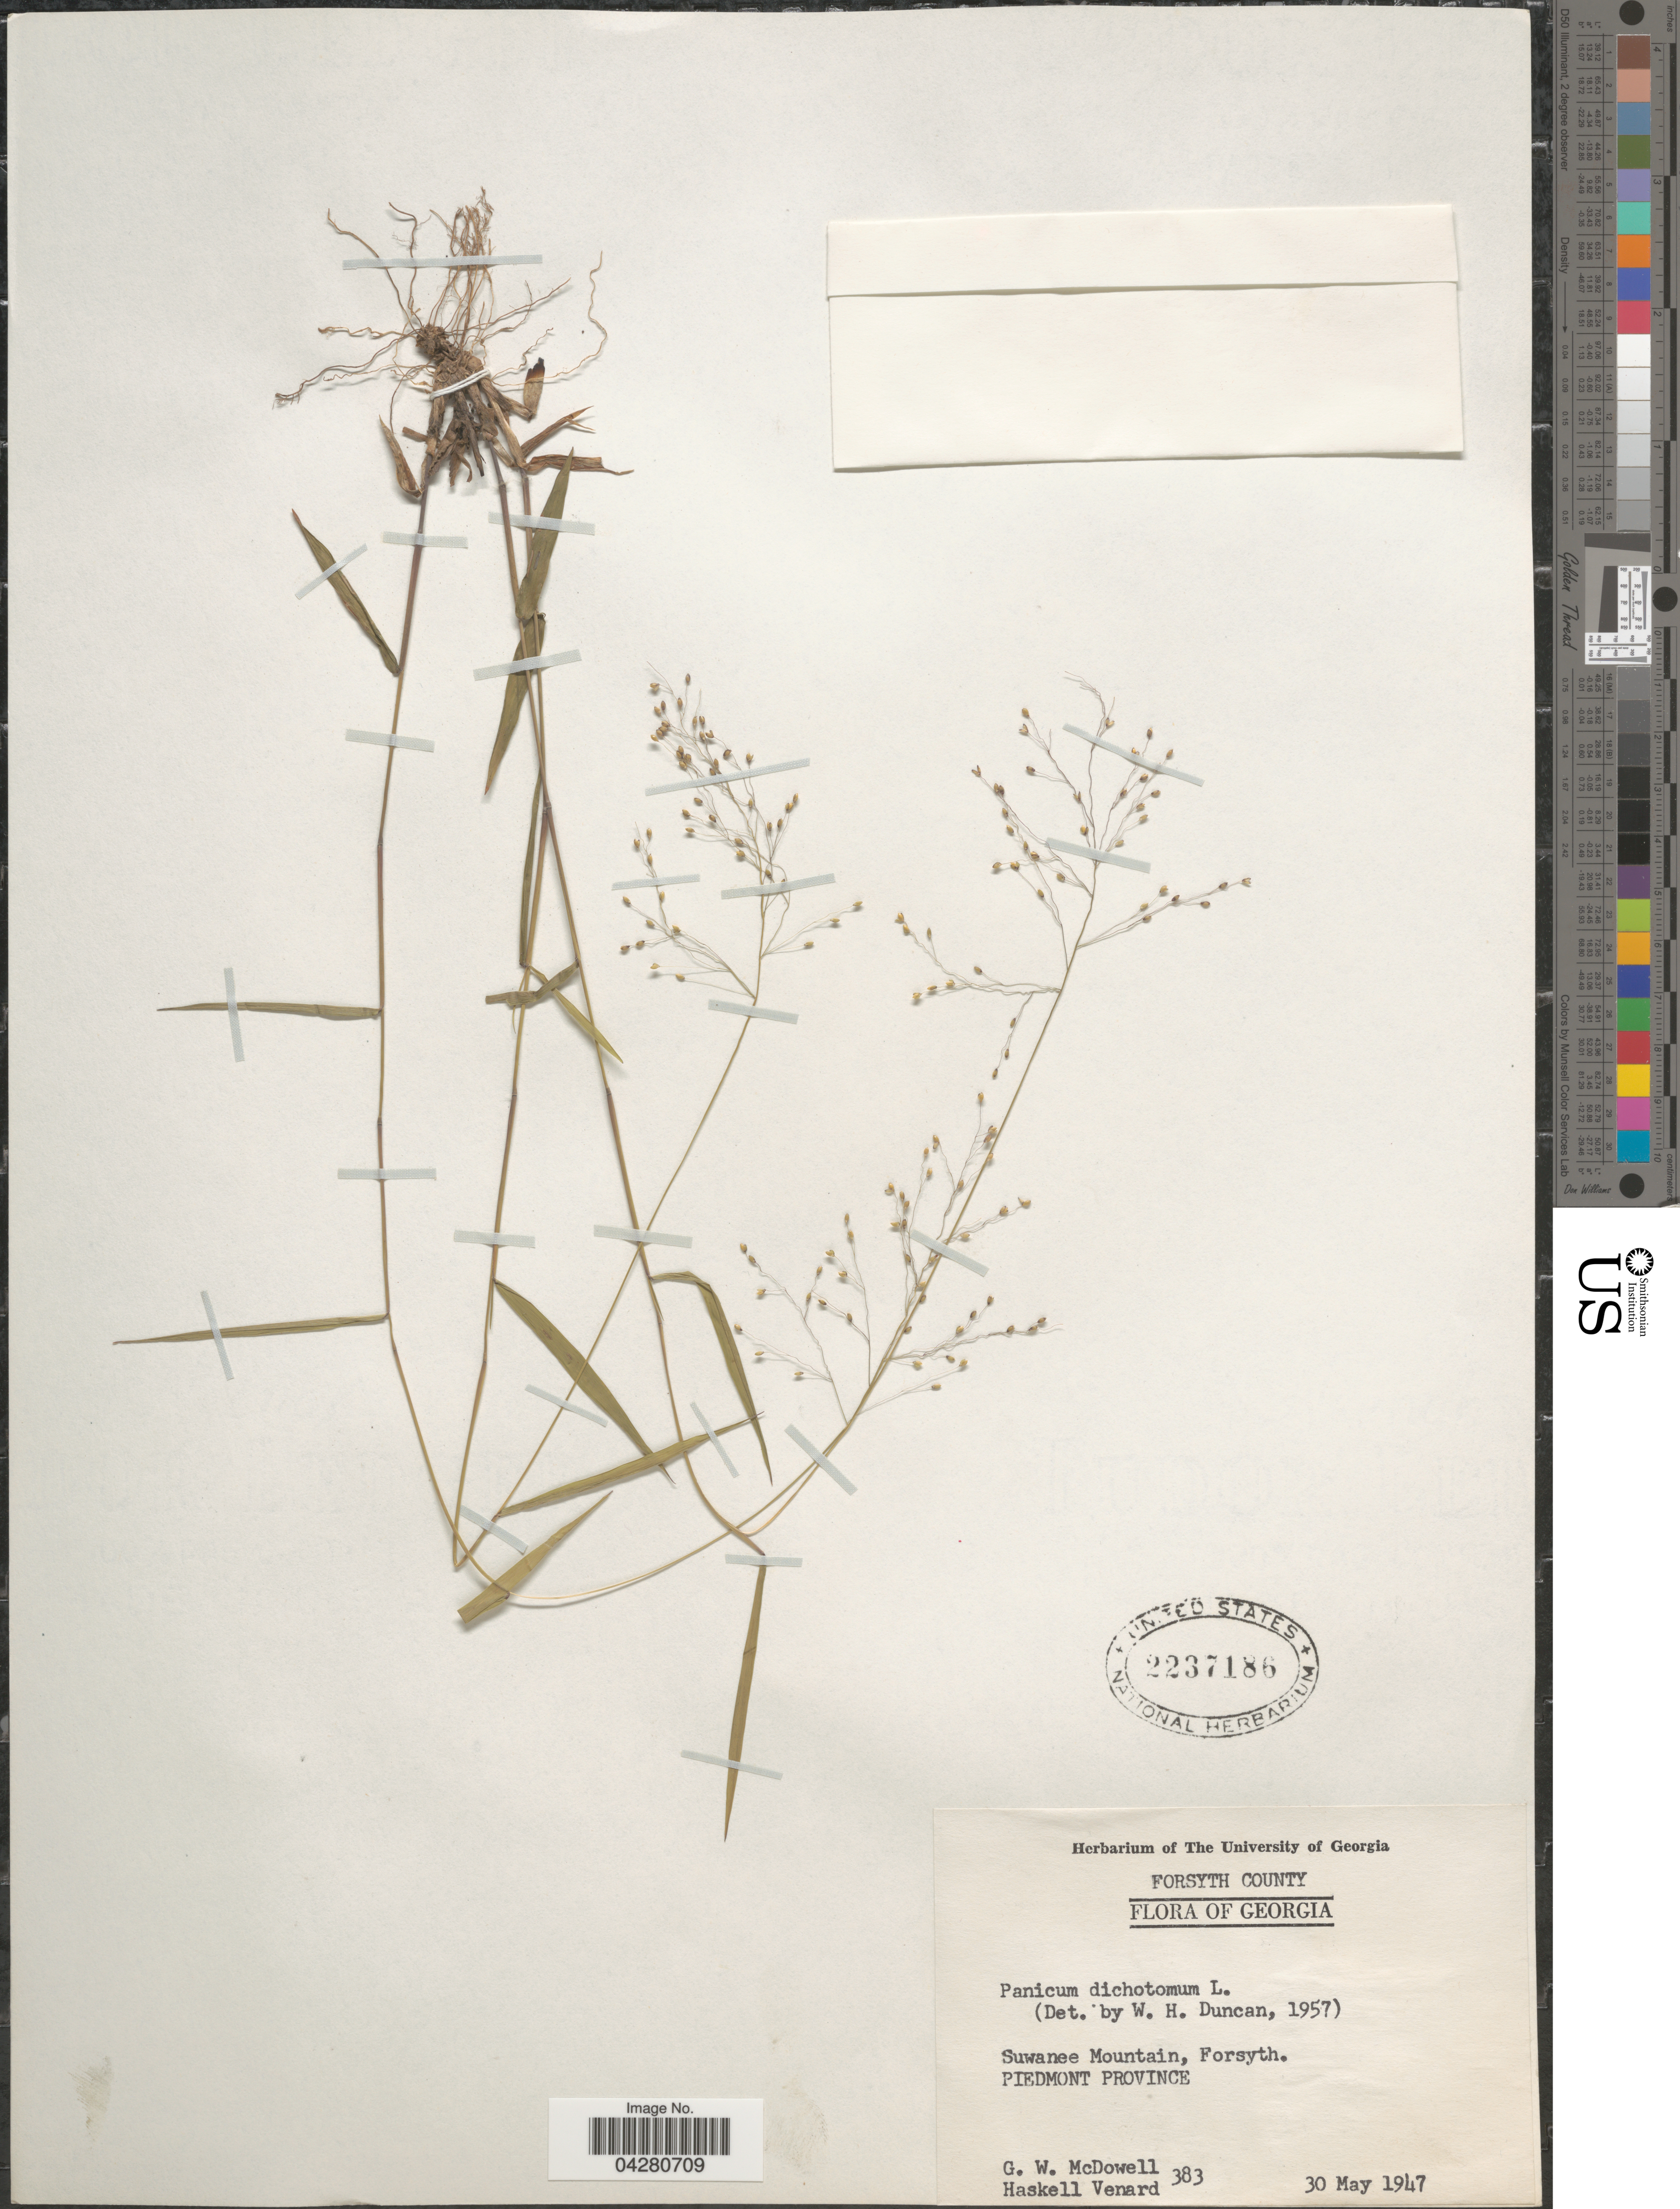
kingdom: Plantae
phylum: Tracheophyta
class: Liliopsida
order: Poales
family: Poaceae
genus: Dichanthelium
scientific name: Dichanthelium dichotomum var. dichotomum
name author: (L.) Gould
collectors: G. McDowell & H. Venard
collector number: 383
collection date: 1947-05-30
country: United States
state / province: Georgia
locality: Forsyth County. Suwanee Mountain, Forsyth. Piedmont Province.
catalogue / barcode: US 2237186